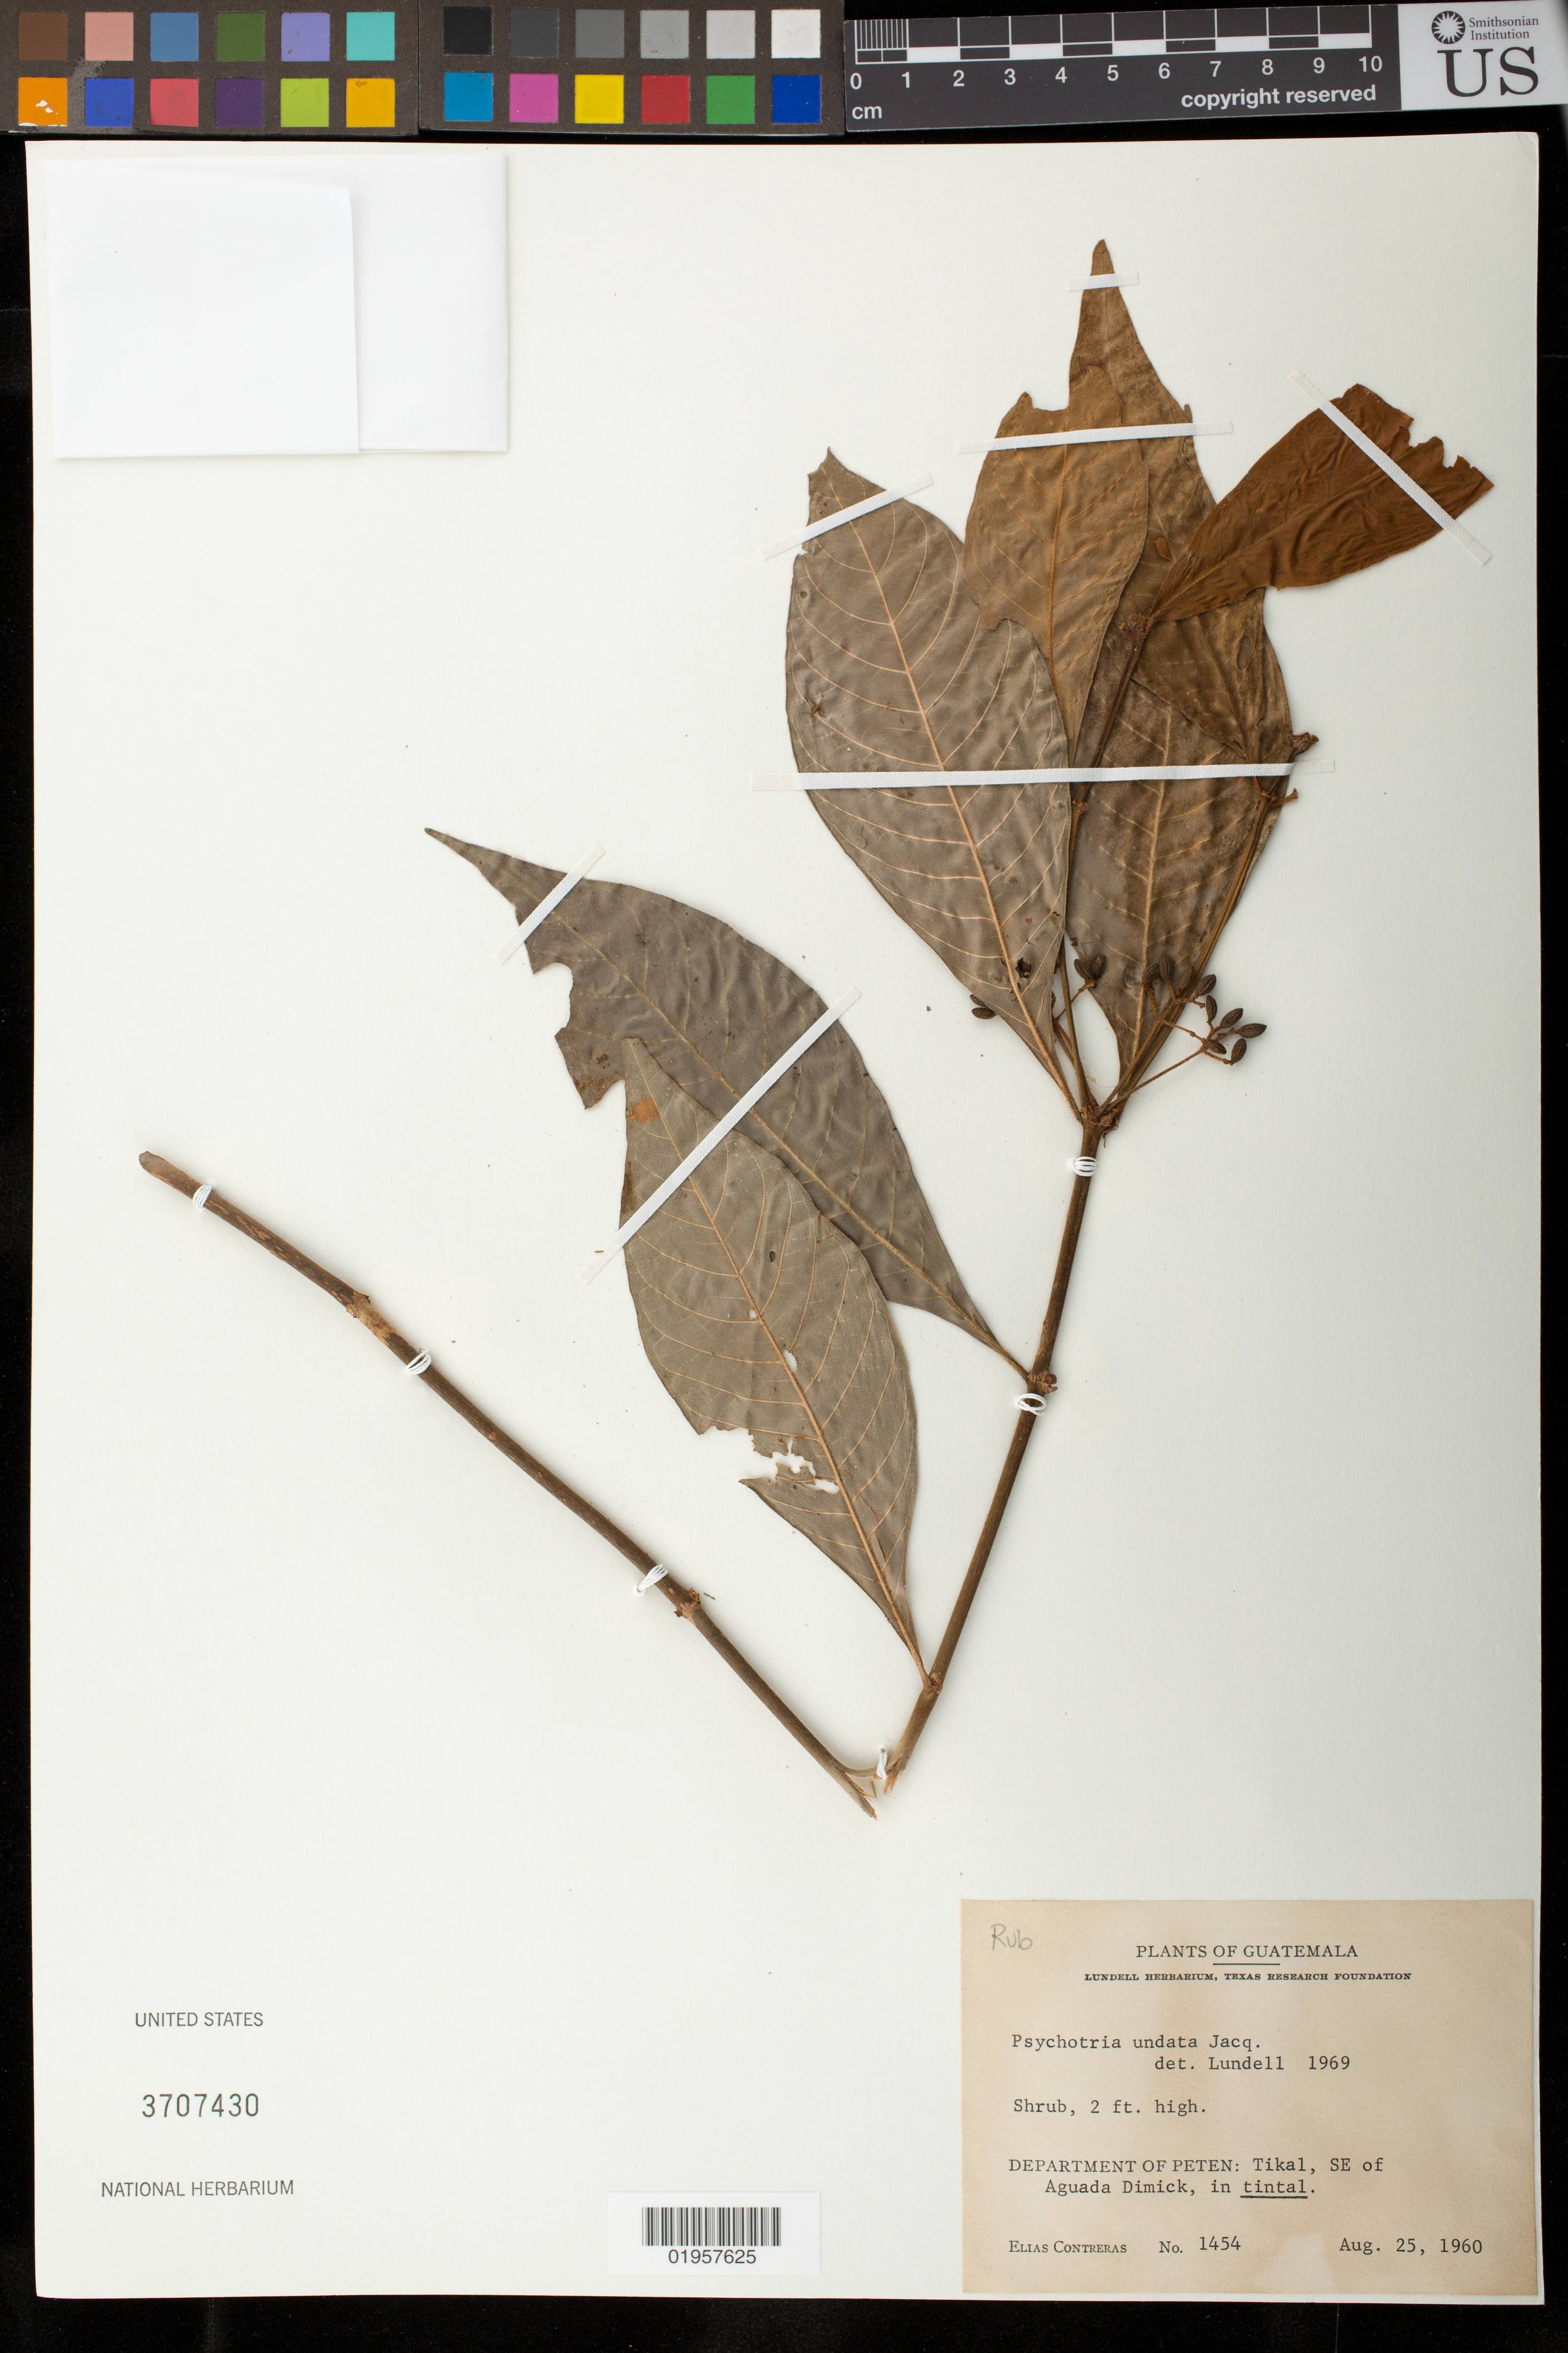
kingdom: Plantae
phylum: Tracheophyta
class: Magnoliopsida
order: Gentianales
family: Rubiaceae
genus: Psychotria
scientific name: Psychotria undata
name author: Jacq.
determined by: Lundell, C. L.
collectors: E. Contreras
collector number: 1454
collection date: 1960-08-25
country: Guatemala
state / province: El Petén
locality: Tikal, SE of Aguada Dimick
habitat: In tintal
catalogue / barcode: US 3707430